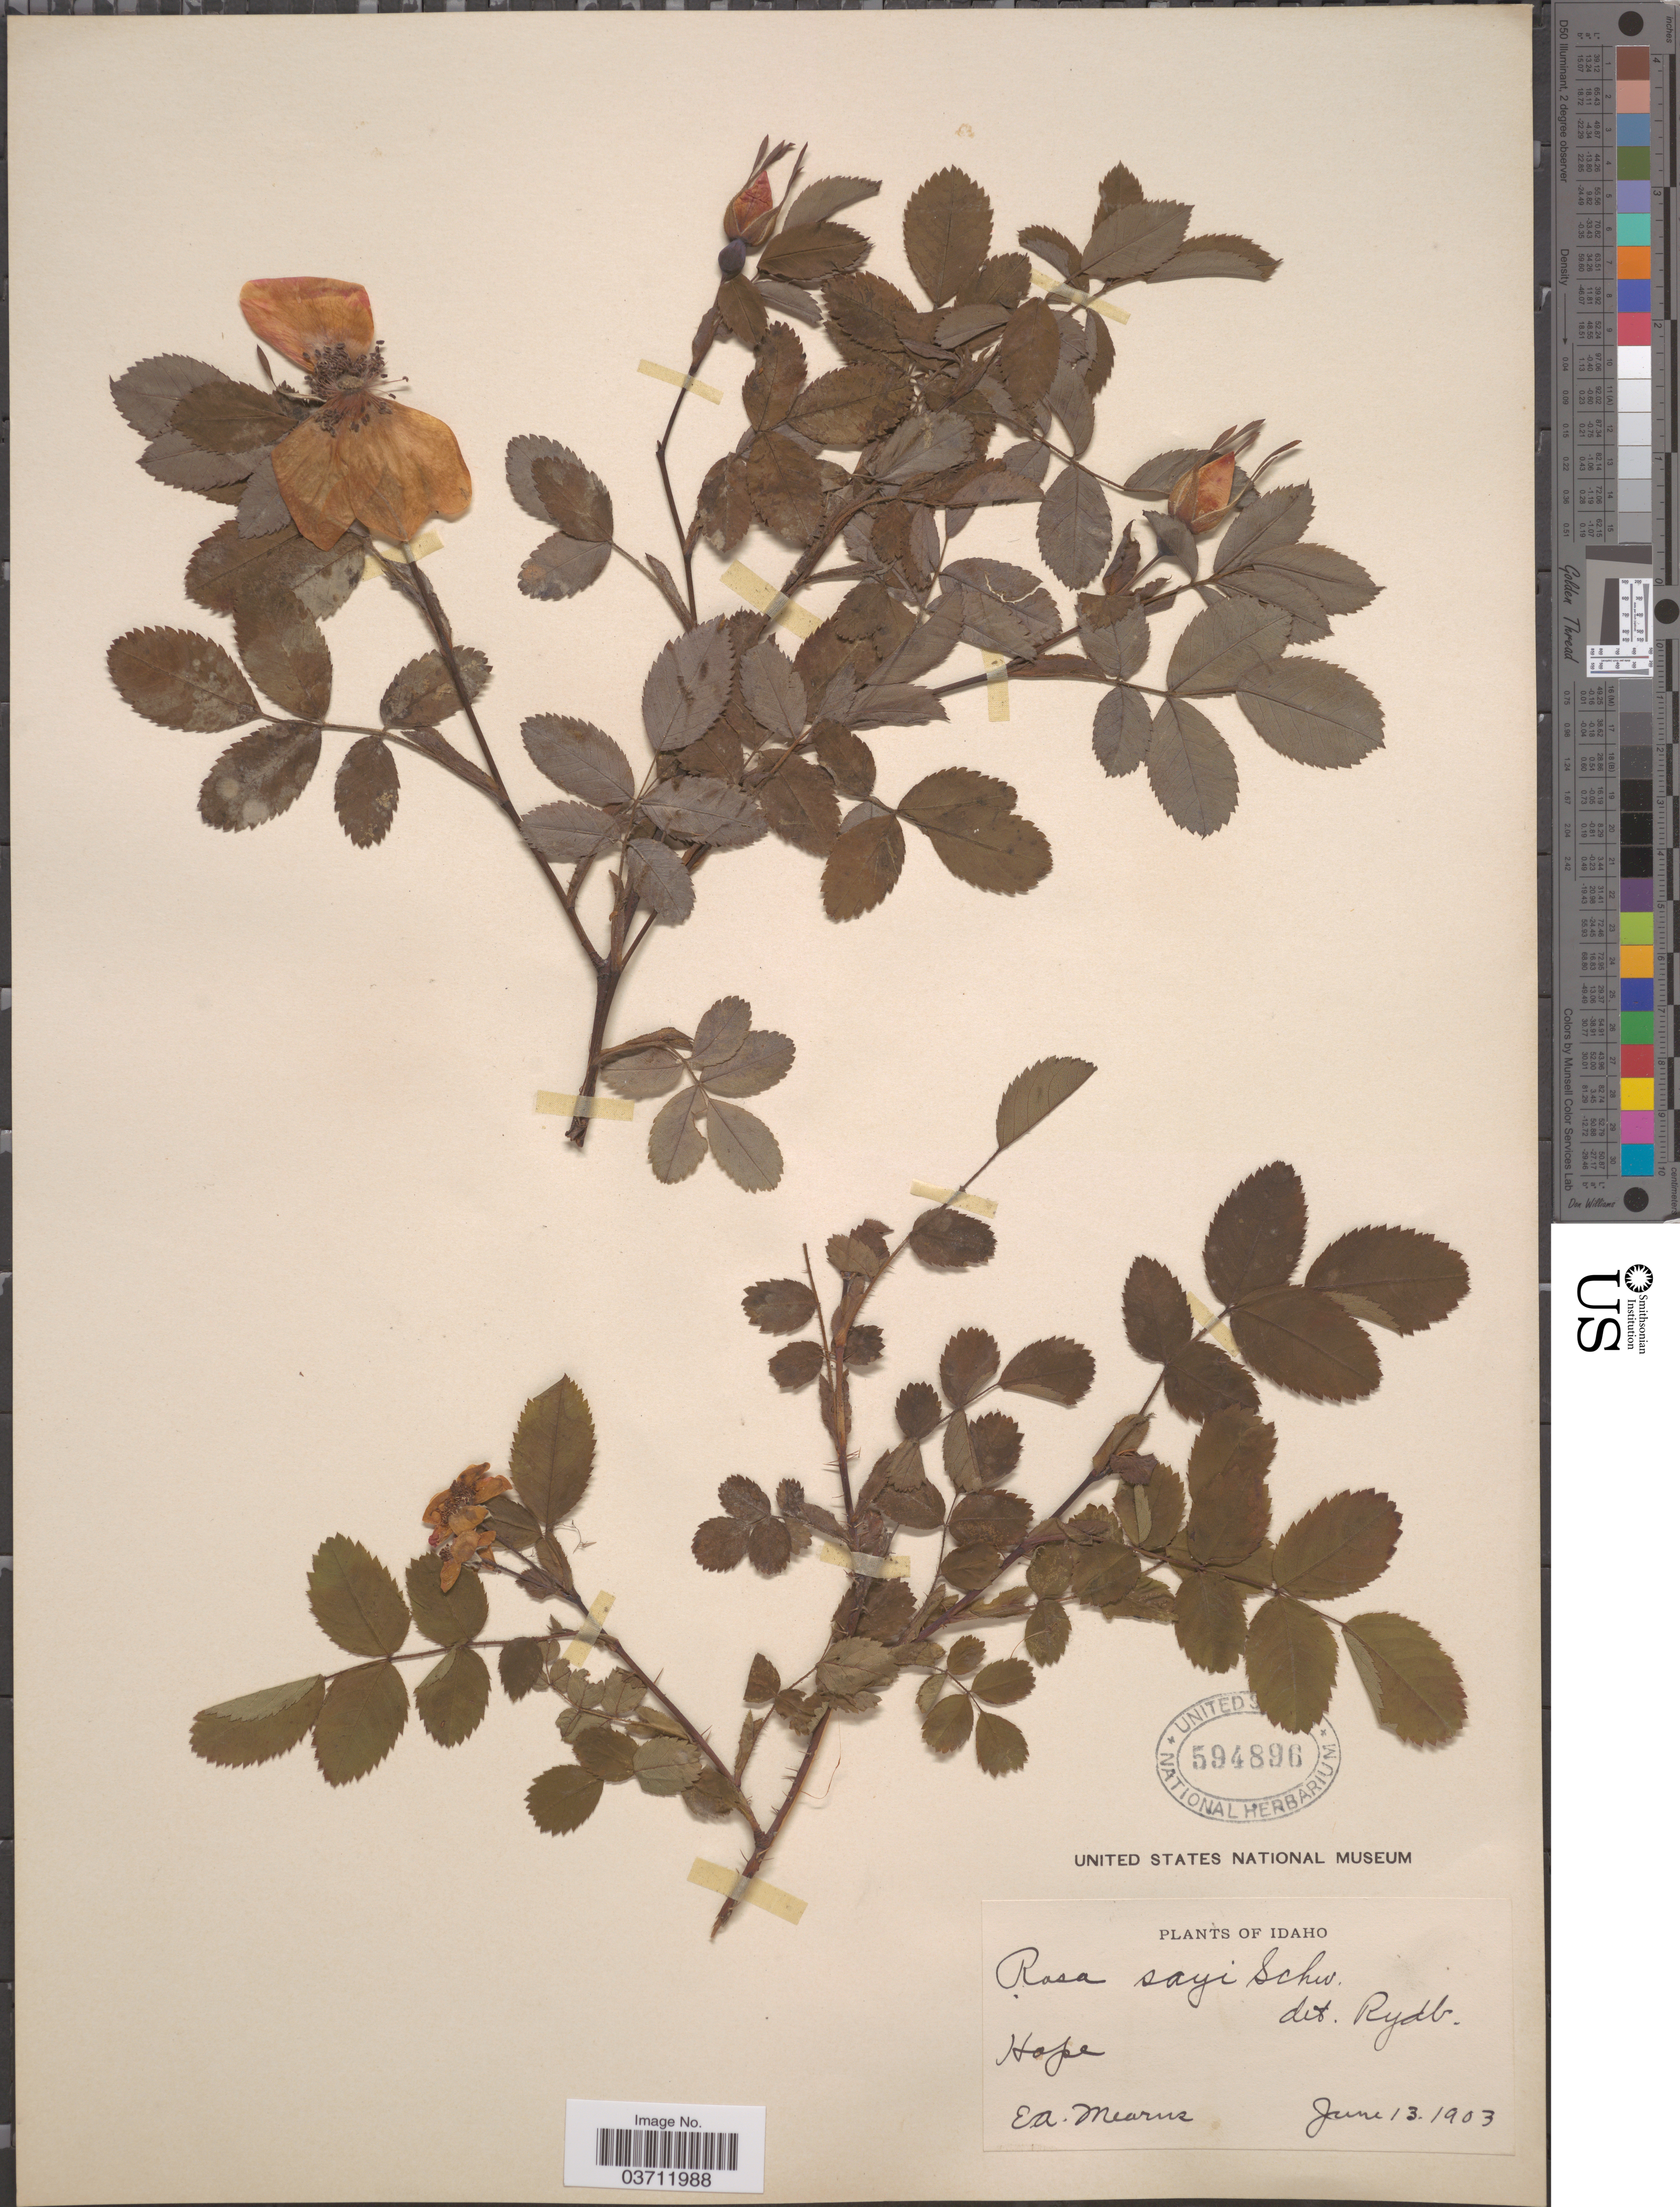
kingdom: Plantae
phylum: Tracheophyta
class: Magnoliopsida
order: Rosales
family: Rosaceae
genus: Rosa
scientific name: Rosa sayi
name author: Schwein.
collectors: E. A. Mearns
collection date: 1903-06-13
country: United States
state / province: Idaho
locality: Hope.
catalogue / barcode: US 594896